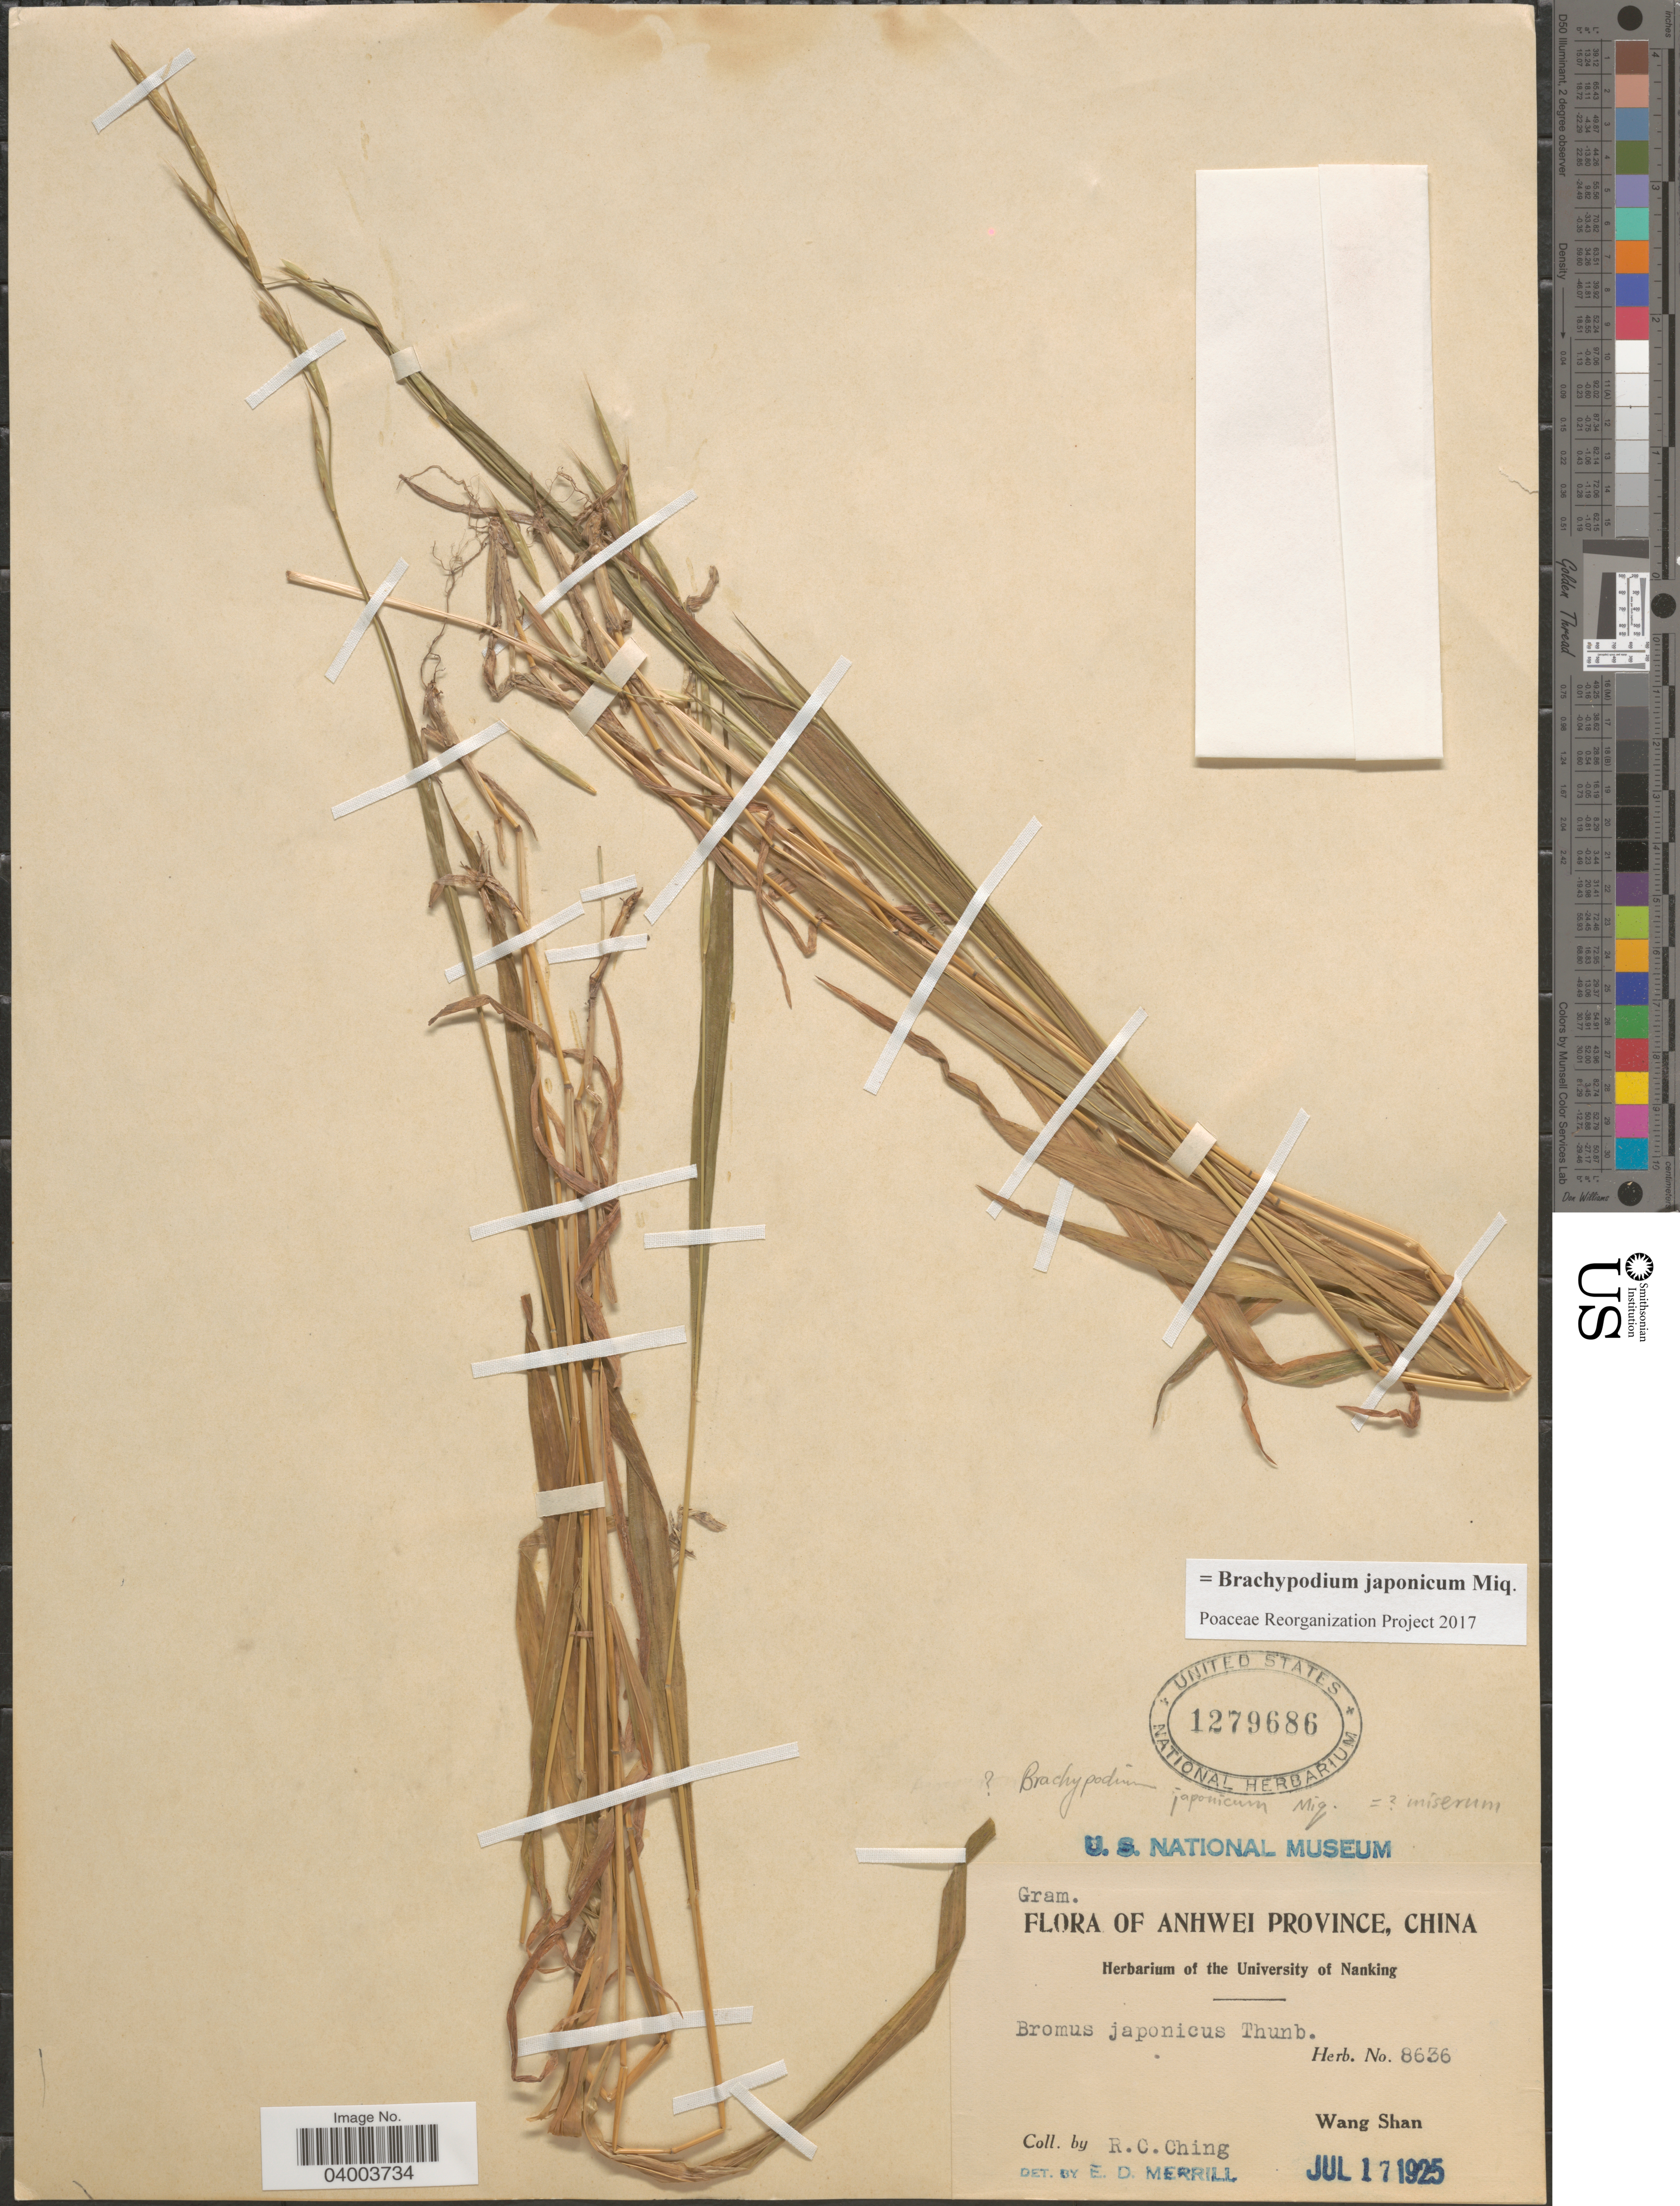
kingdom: Plantae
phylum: Tracheophyta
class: Liliopsida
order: Poales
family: Poaceae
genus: Brachypodium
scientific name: Brachypodium japonicum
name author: Miq.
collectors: R. C. Ching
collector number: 8636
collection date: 1925-07-17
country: China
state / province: Anhui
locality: Anhwei Province. Wang Shan.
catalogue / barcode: US 1279686